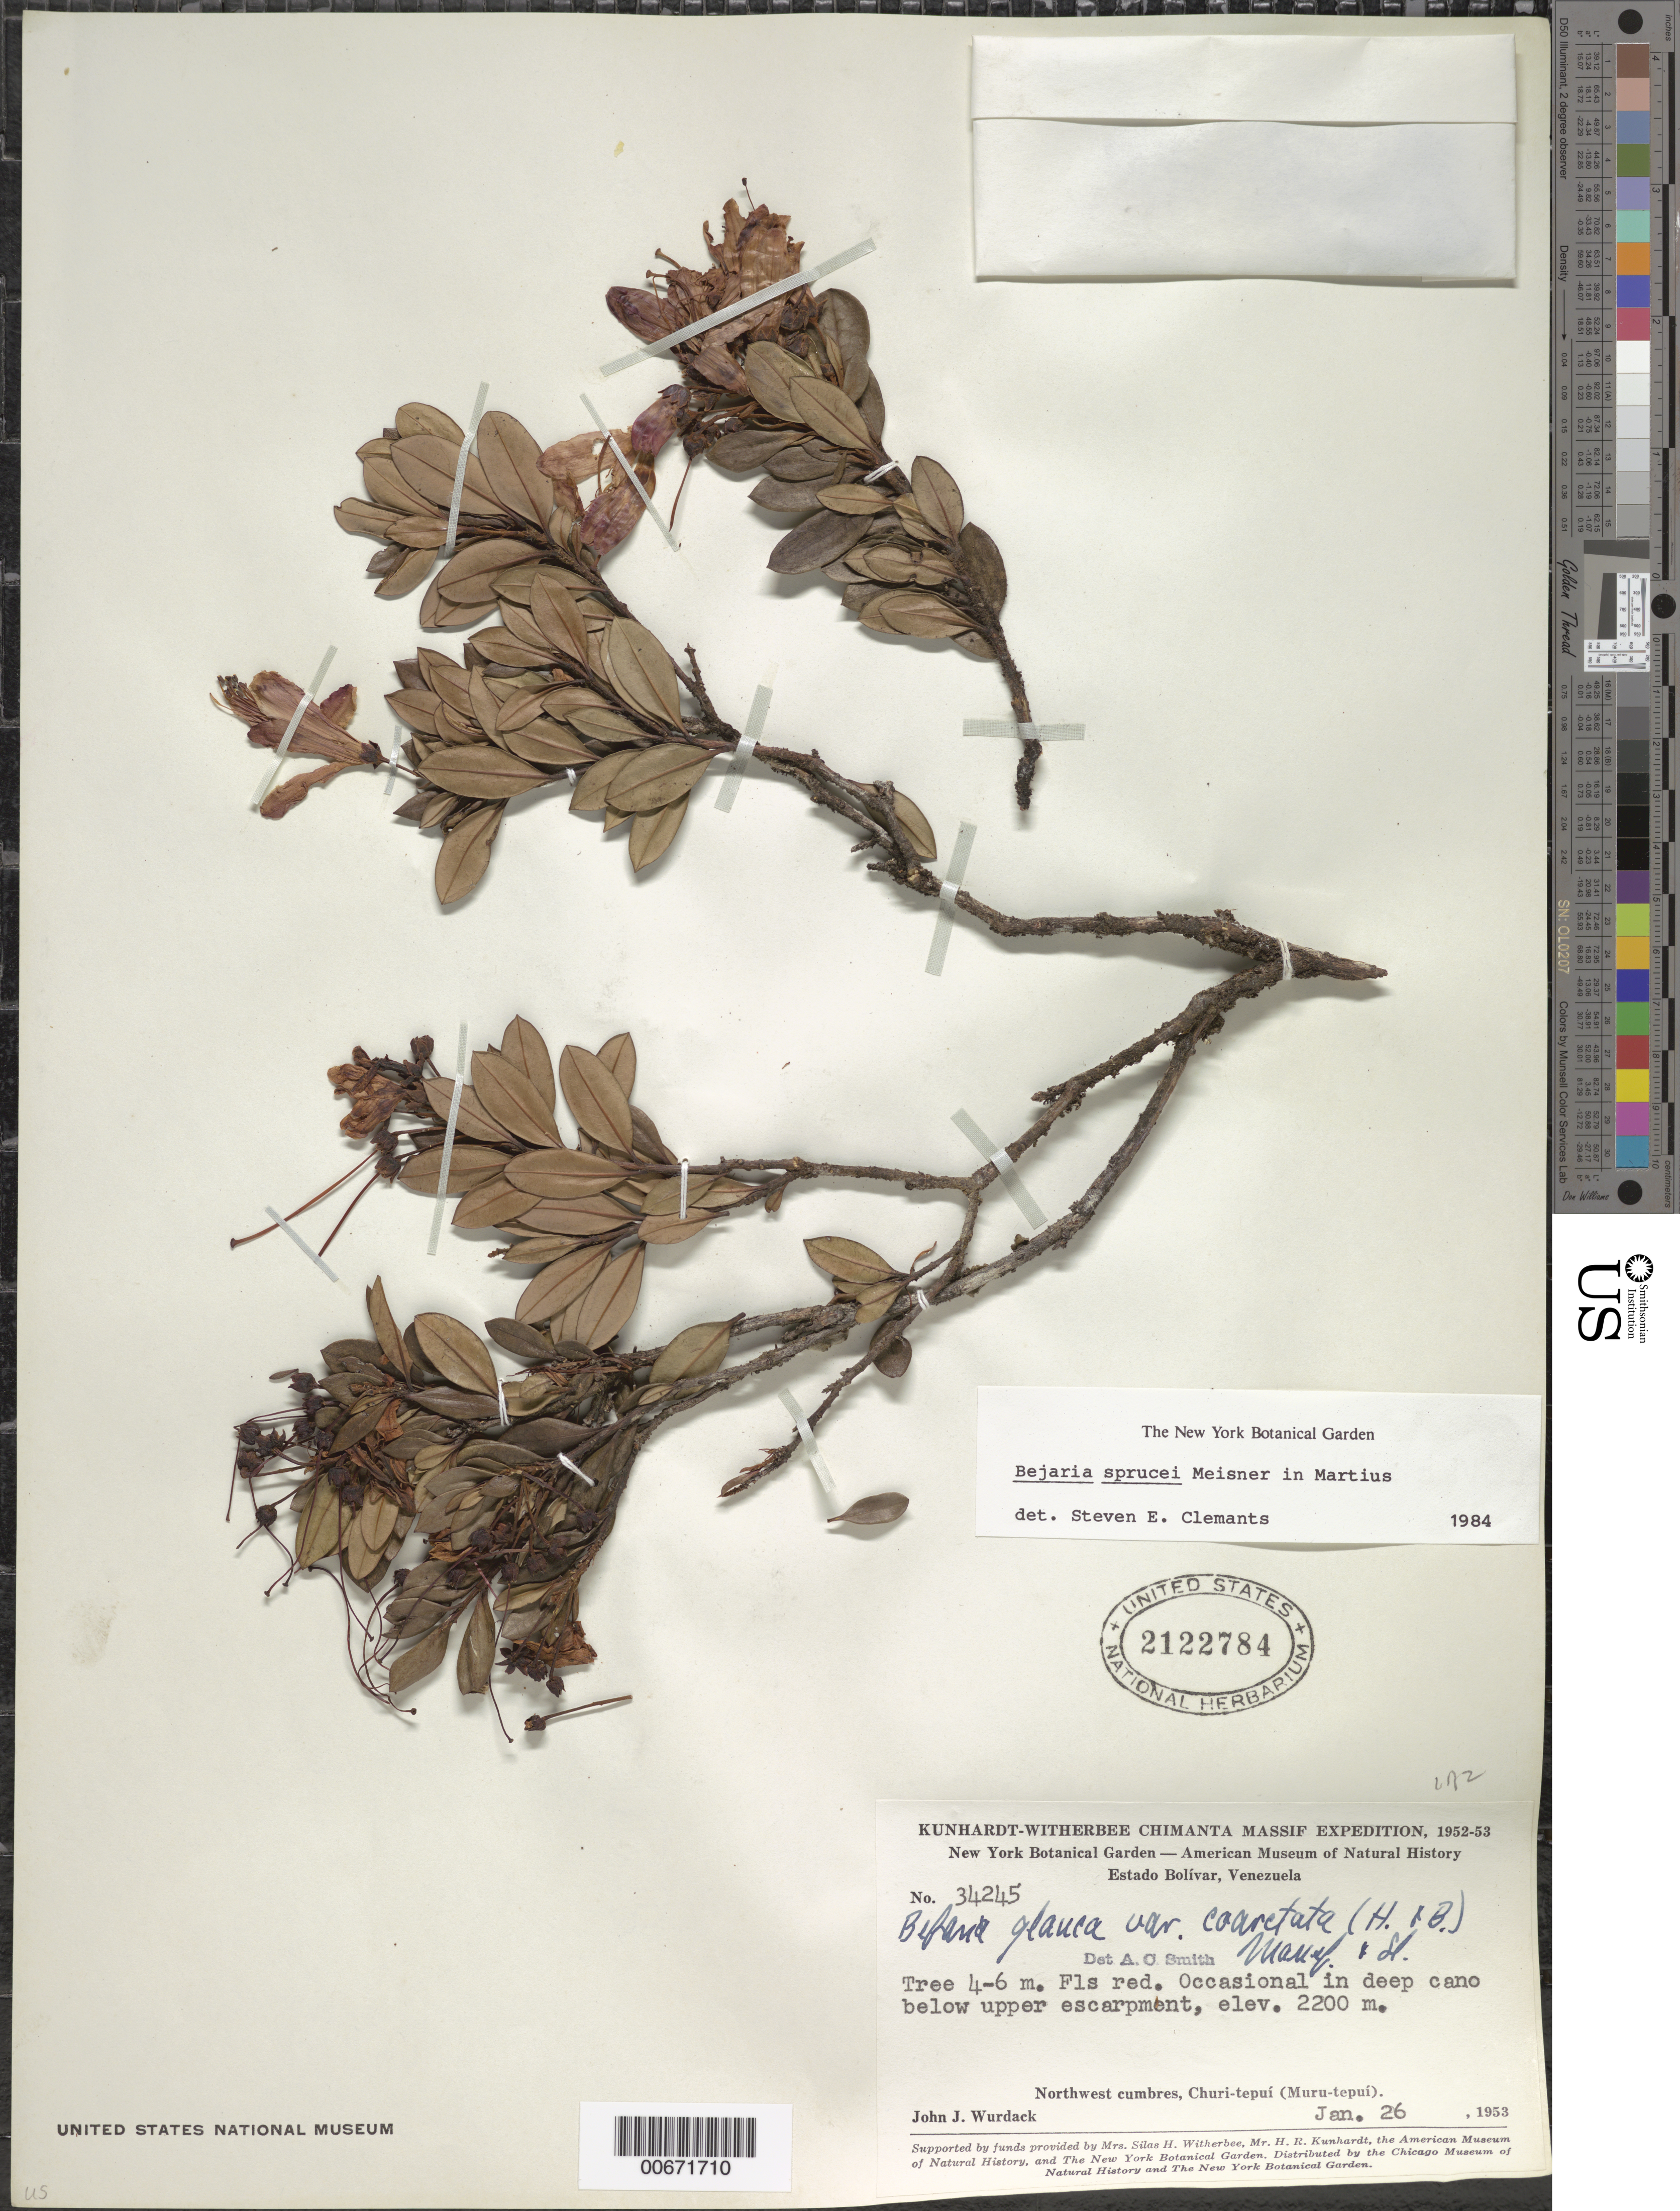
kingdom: Plantae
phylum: Tracheophyta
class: Magnoliopsida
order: Ericales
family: Ericaceae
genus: Bejaria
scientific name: Bejaria sprucei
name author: Meisn.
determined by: Clemants, S. E.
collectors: J. J. Wurdack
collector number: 34245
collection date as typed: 26-Jan-53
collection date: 1953-01-26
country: Venezuela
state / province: Bolívar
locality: Churi-tepuí (Muru-tepuí)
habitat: Deep caño below upper escarpment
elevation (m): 2200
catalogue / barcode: US 2122784